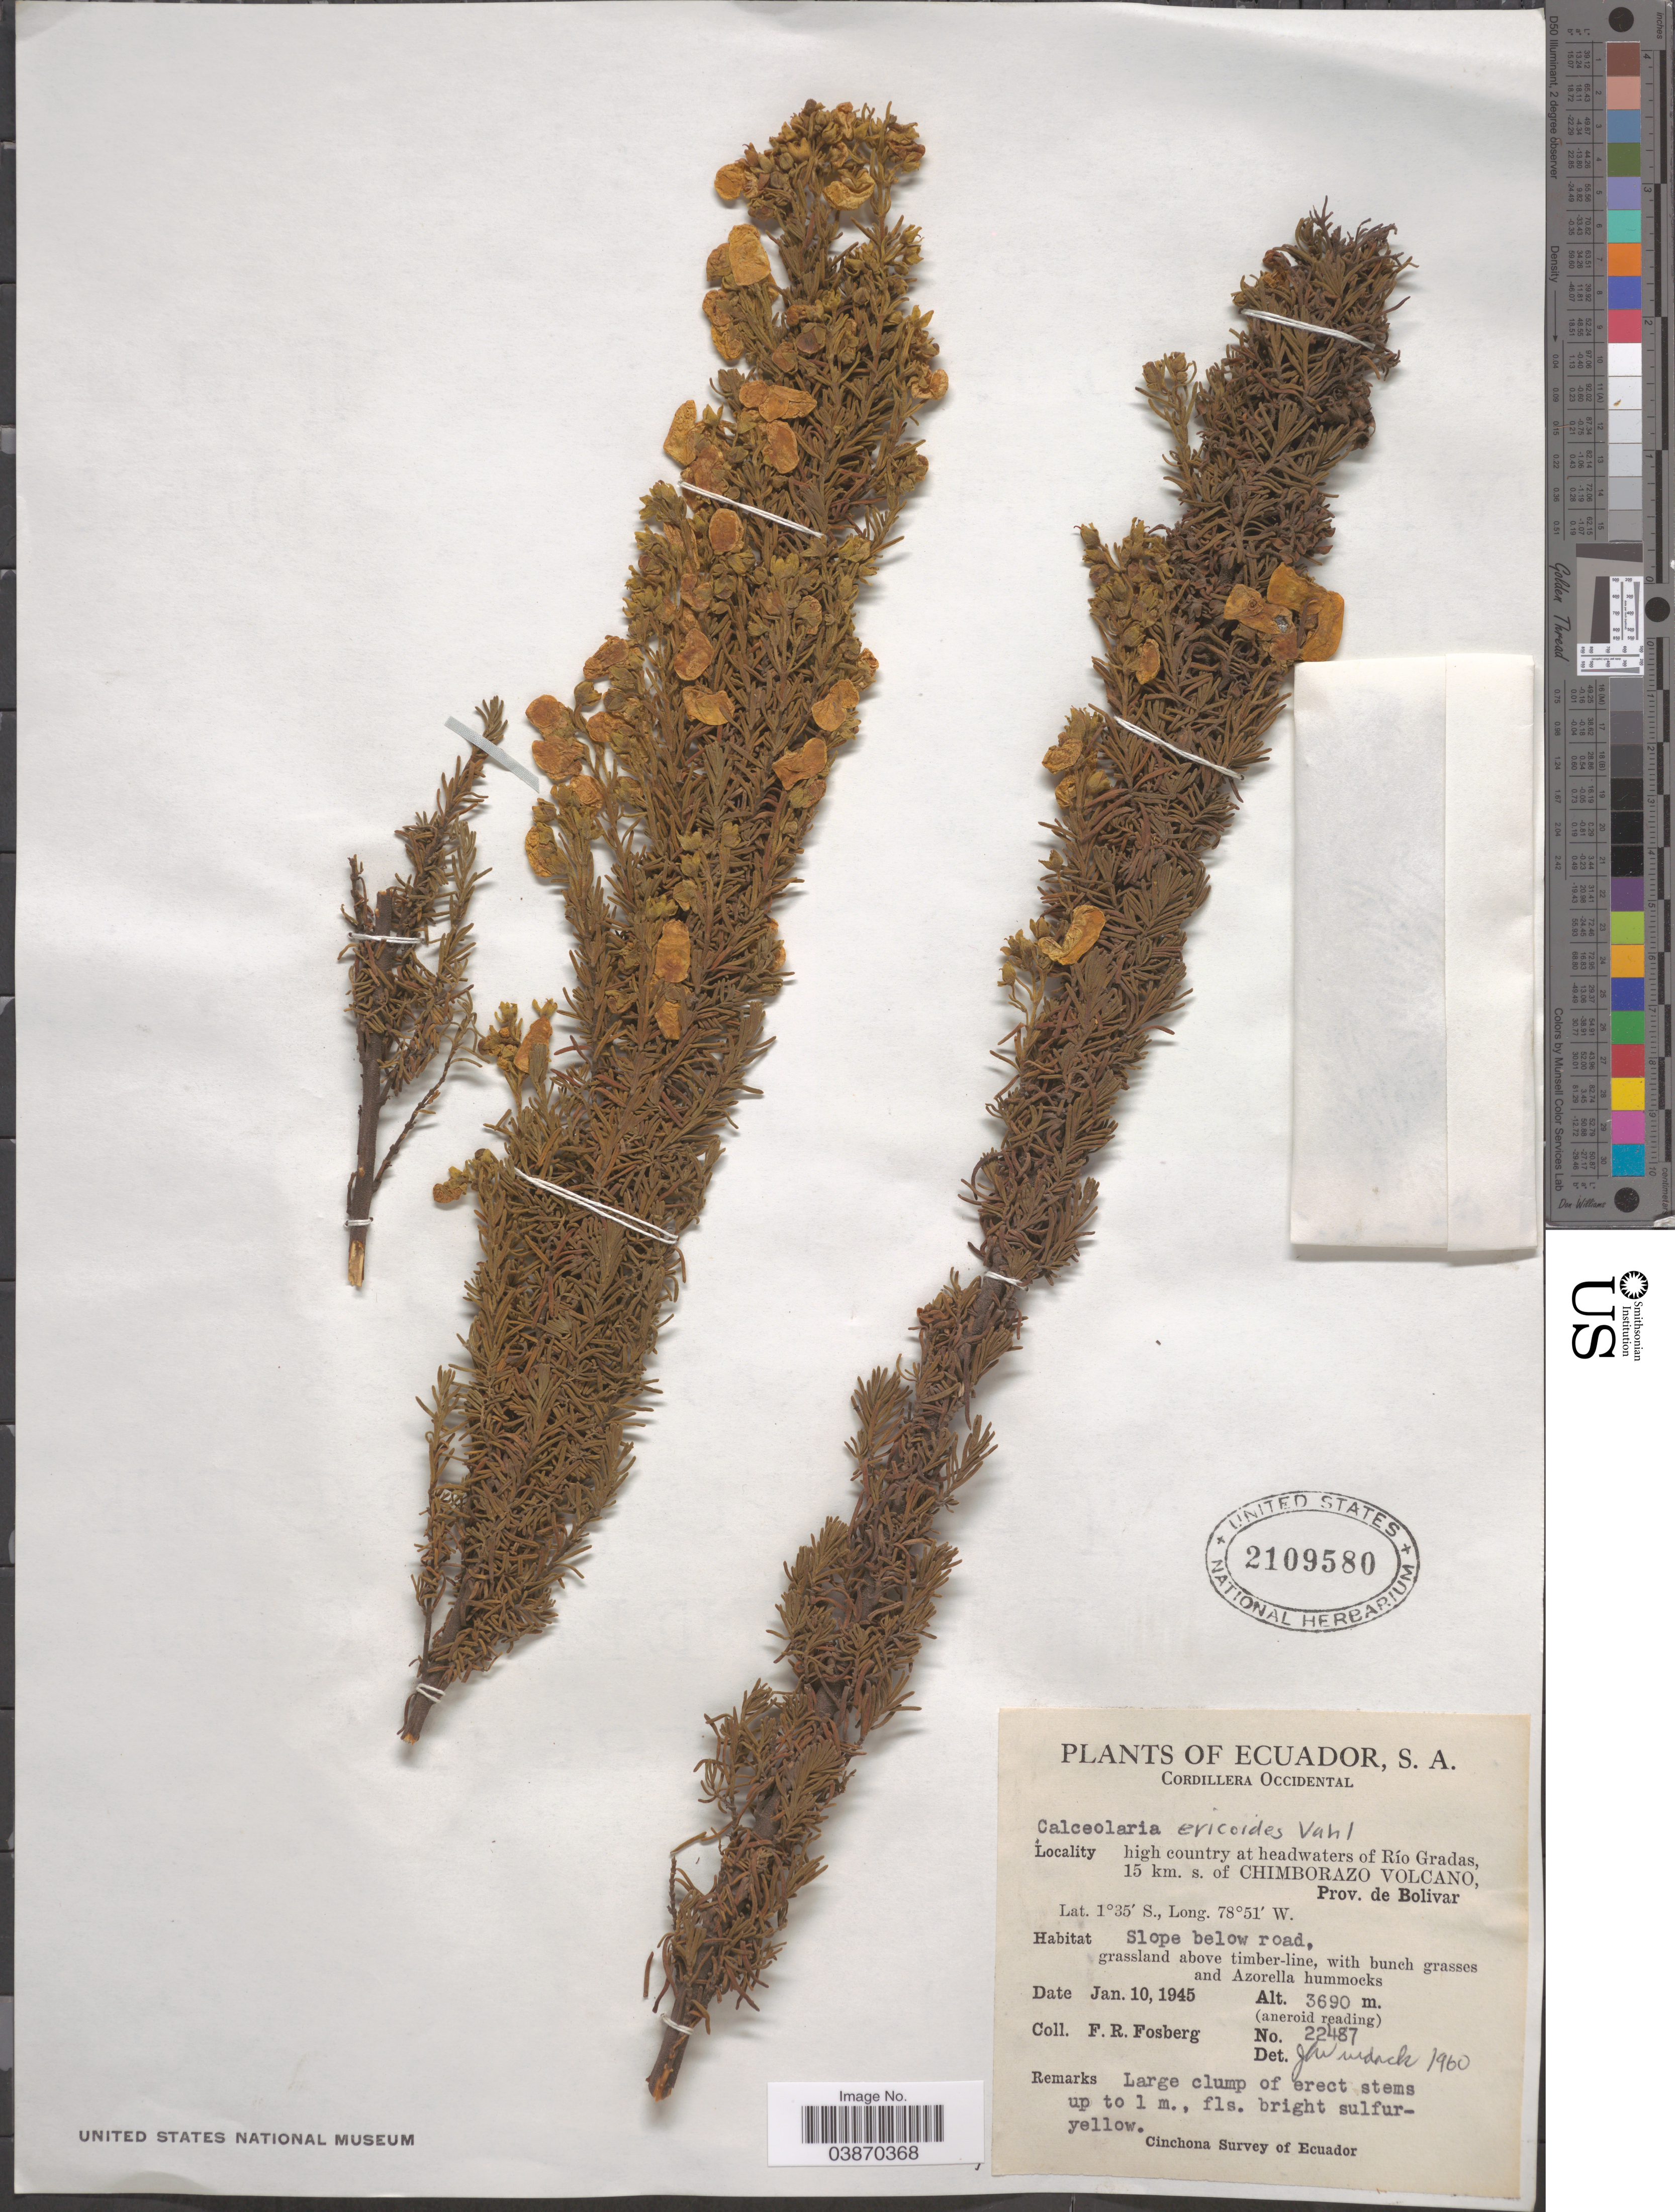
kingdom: Plantae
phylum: Tracheophyta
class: Magnoliopsida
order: Lamiales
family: Calceolariaceae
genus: Calceolaria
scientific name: Calceolaria ericoides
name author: Juss. ex Vahl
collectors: F. R. Fosberg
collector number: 22487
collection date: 1945-01-10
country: Ecuador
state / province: Bolívar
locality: Cordillera Occidental. High country at headwaters of Río Gradas, 15 km. s. of Chimborazo Volcano.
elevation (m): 3690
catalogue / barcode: US 2109580